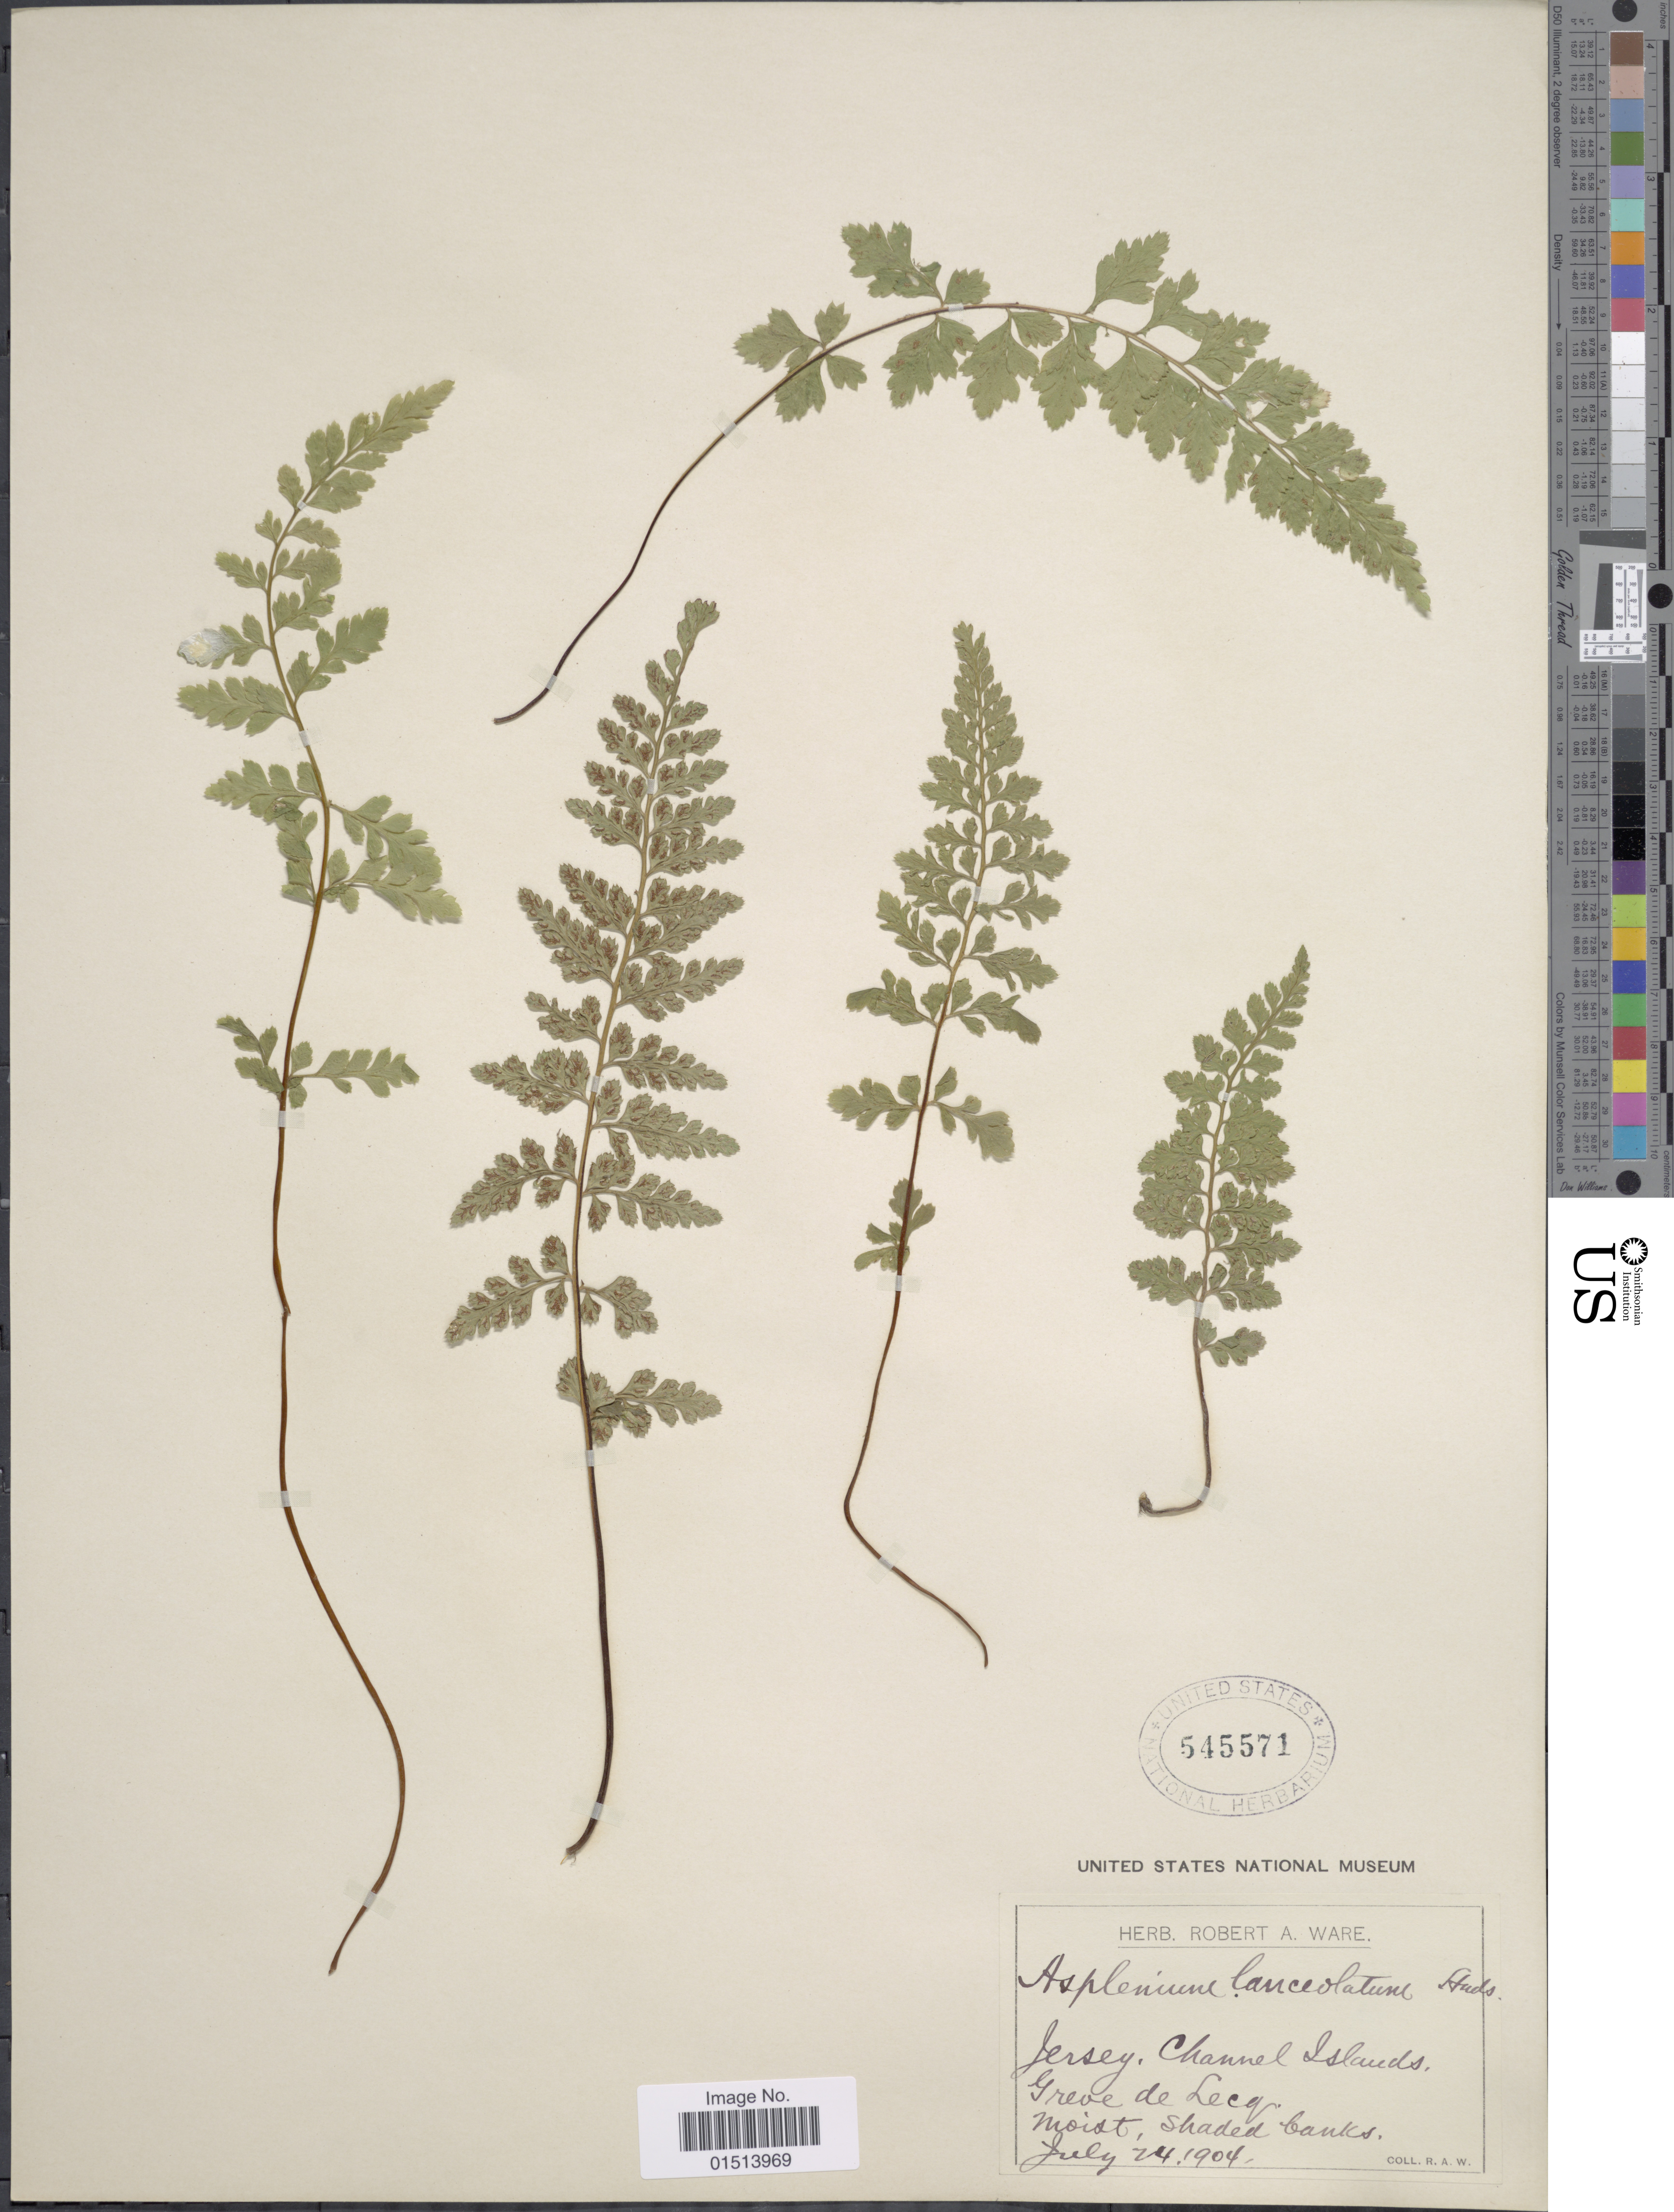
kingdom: Plantae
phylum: Tracheophyta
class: Polypodiopsida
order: Polypodiales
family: Aspleniaceae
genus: Asplenium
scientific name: Asplenium obovatum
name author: Viv.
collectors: R. Ware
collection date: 1904-07-24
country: United Kingdom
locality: Jersey, Channel Islands, greve de Lecq., moist shaded banks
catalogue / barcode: US 545571